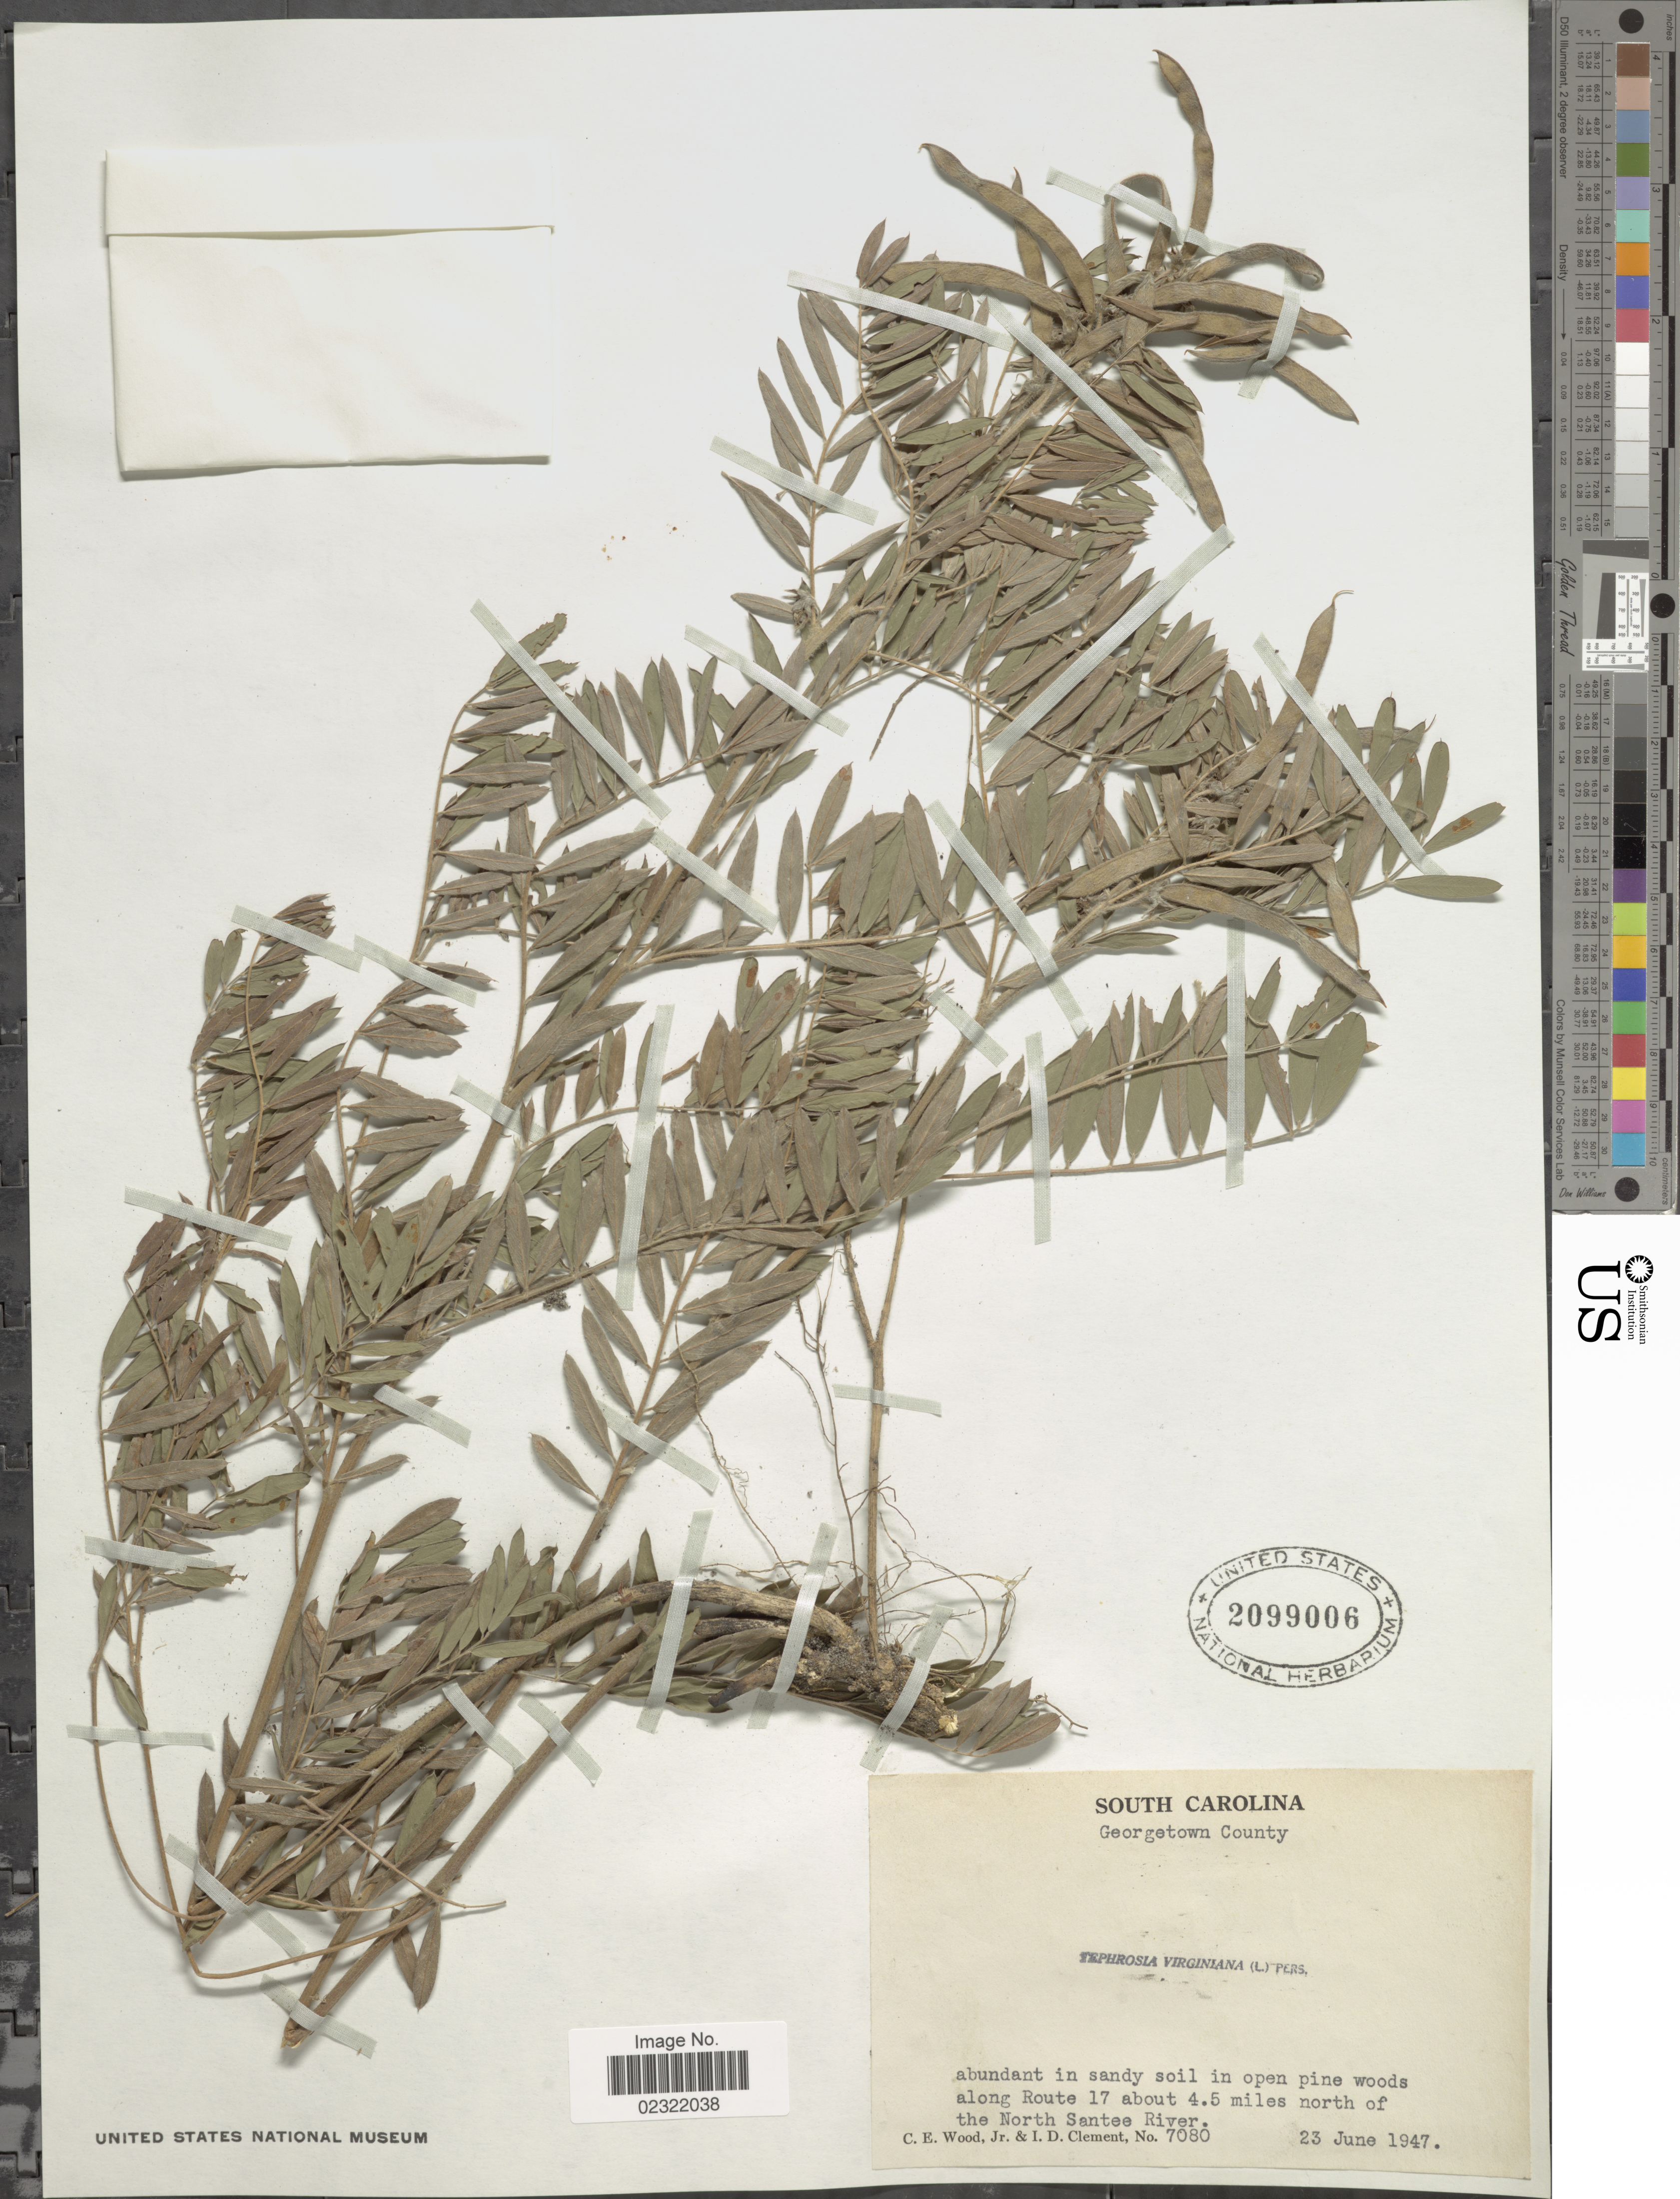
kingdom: Plantae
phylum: Tracheophyta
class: Magnoliopsida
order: Fabales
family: Fabaceae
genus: Tephrosia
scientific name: Tephrosia virginiana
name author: (L.) Pers.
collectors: C. Wood & I. Clement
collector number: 7080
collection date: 1947-06-23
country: United States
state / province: South Carolina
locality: Georgetowm County, abundant in sandy soil in open pine woods along Route 17 about 4.5 miles north of the North Santee River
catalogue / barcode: US 2099006